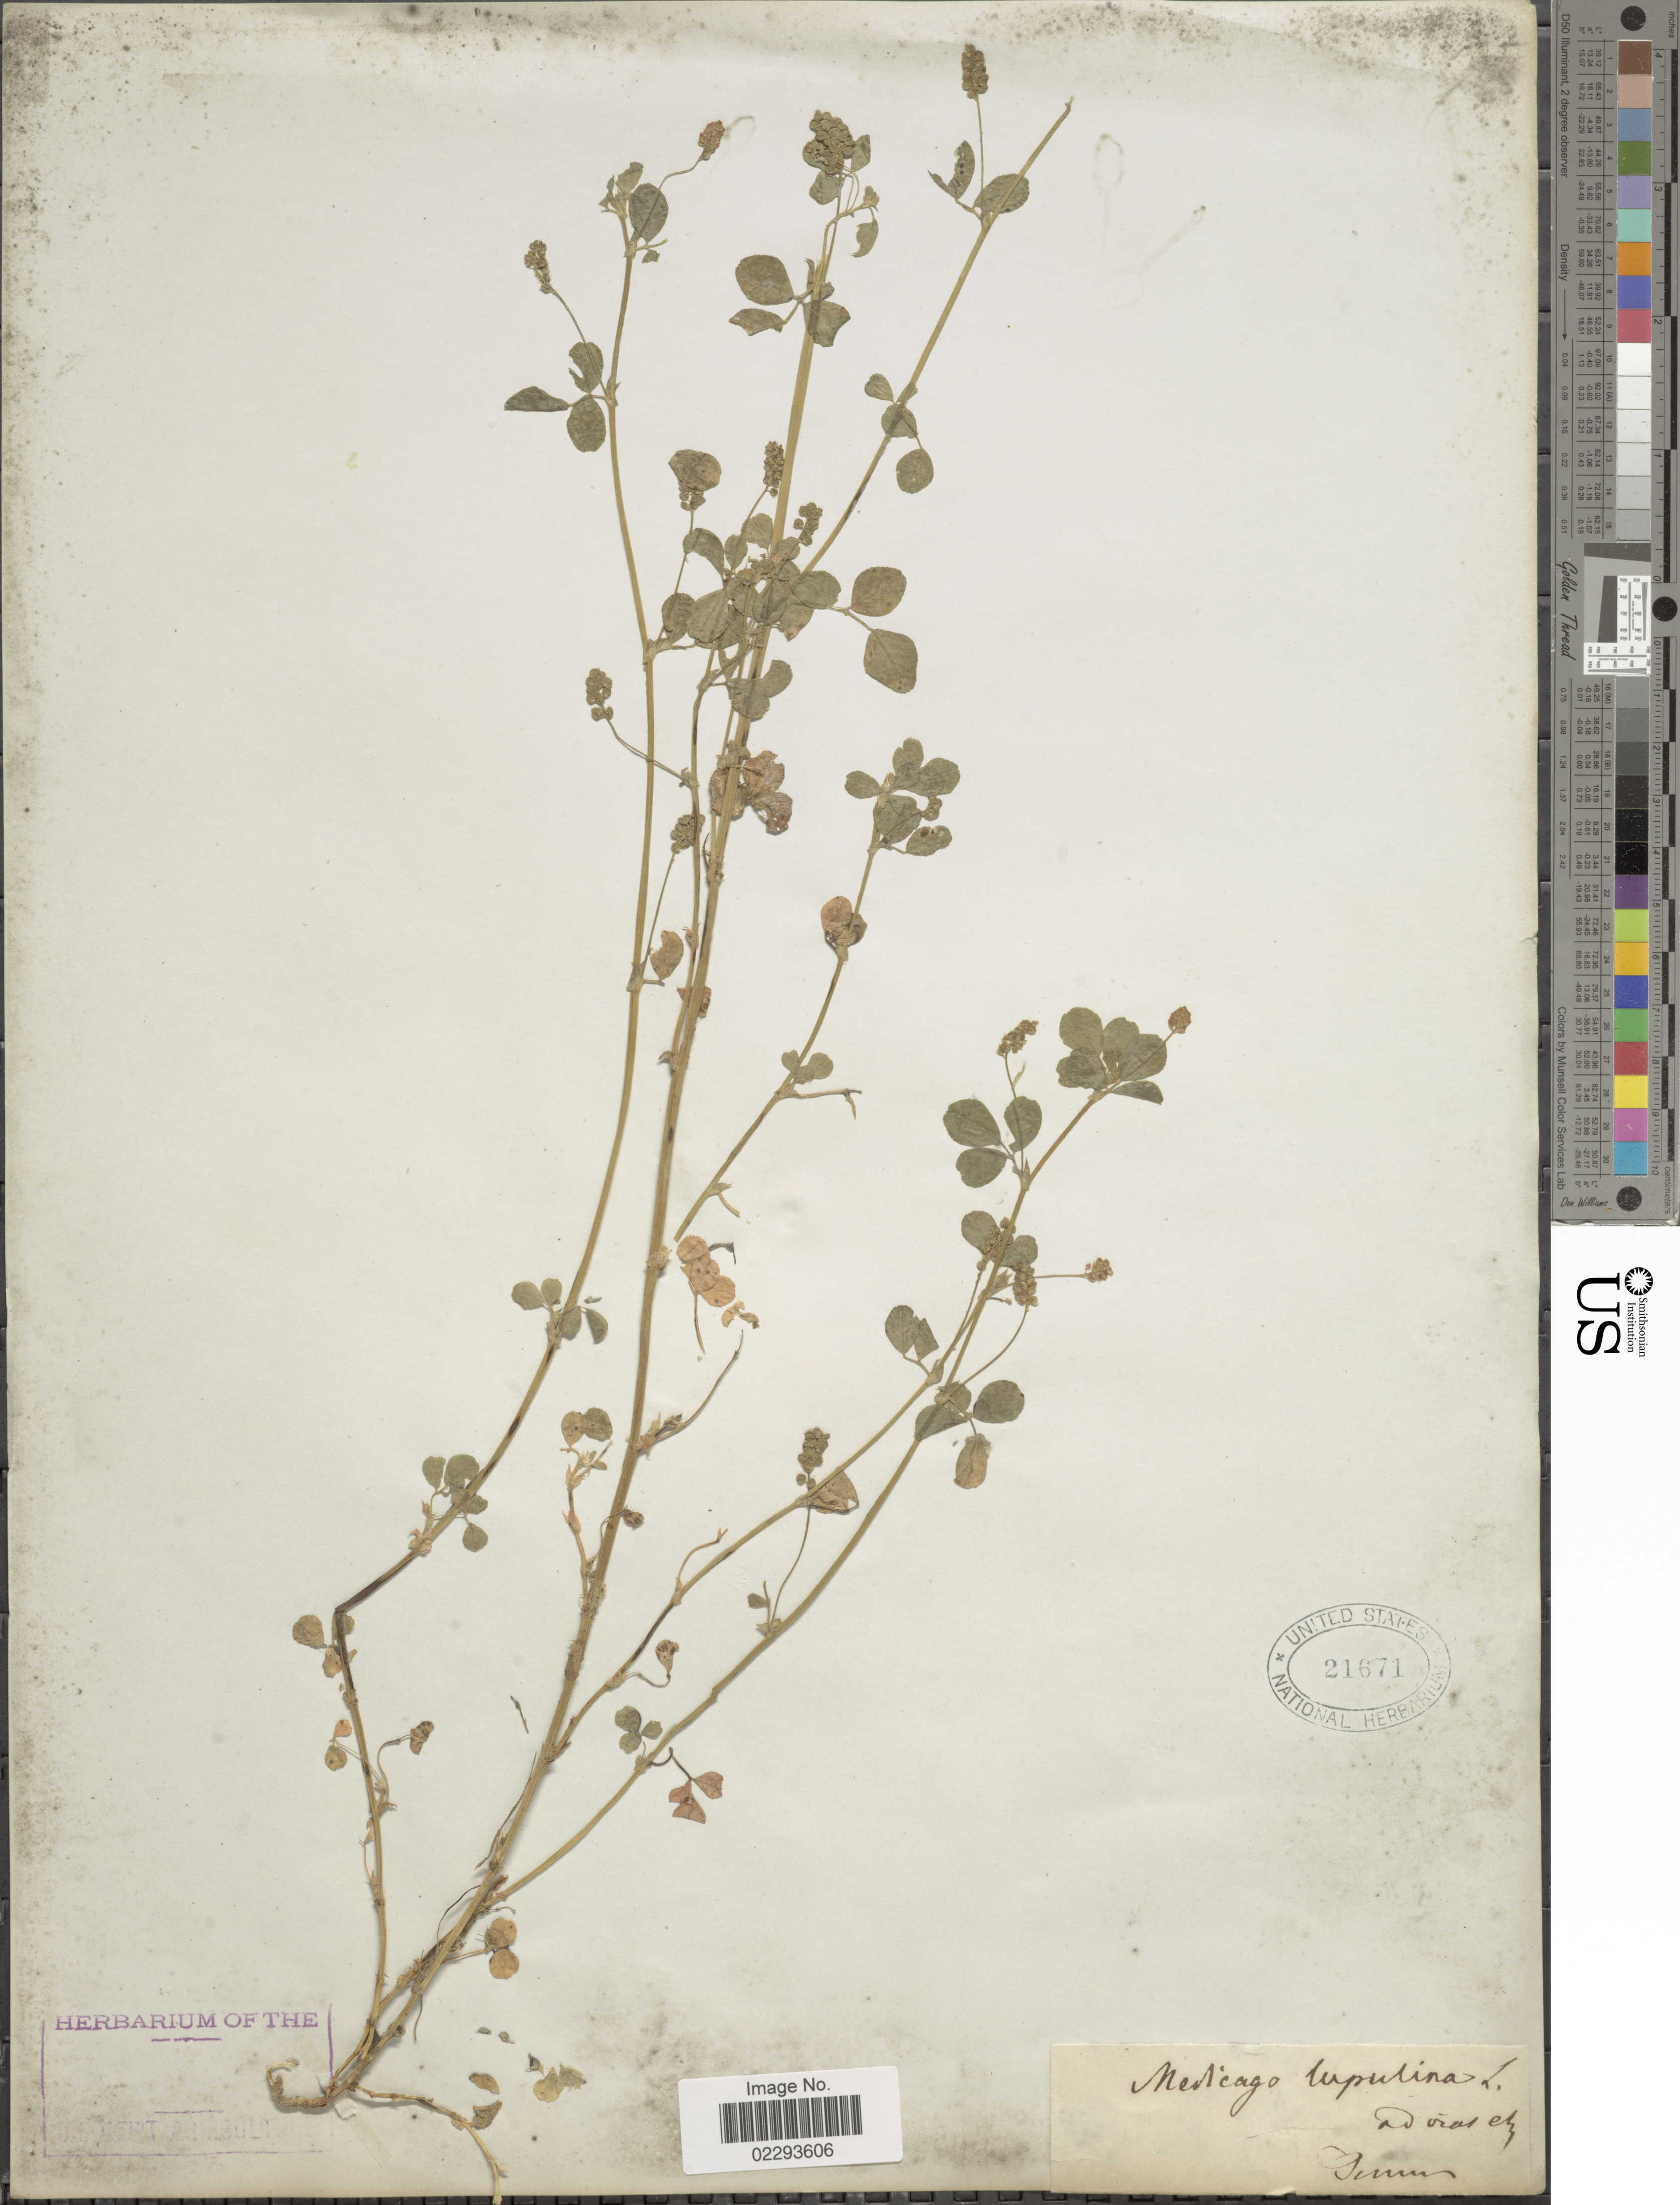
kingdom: Plantae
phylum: Tracheophyta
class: Magnoliopsida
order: Fabales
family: Fabaceae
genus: Medicago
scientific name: Medicago lupulina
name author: L.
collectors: Tommasini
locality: Ad vias E [illegible text] [interpreted].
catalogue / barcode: US 21671